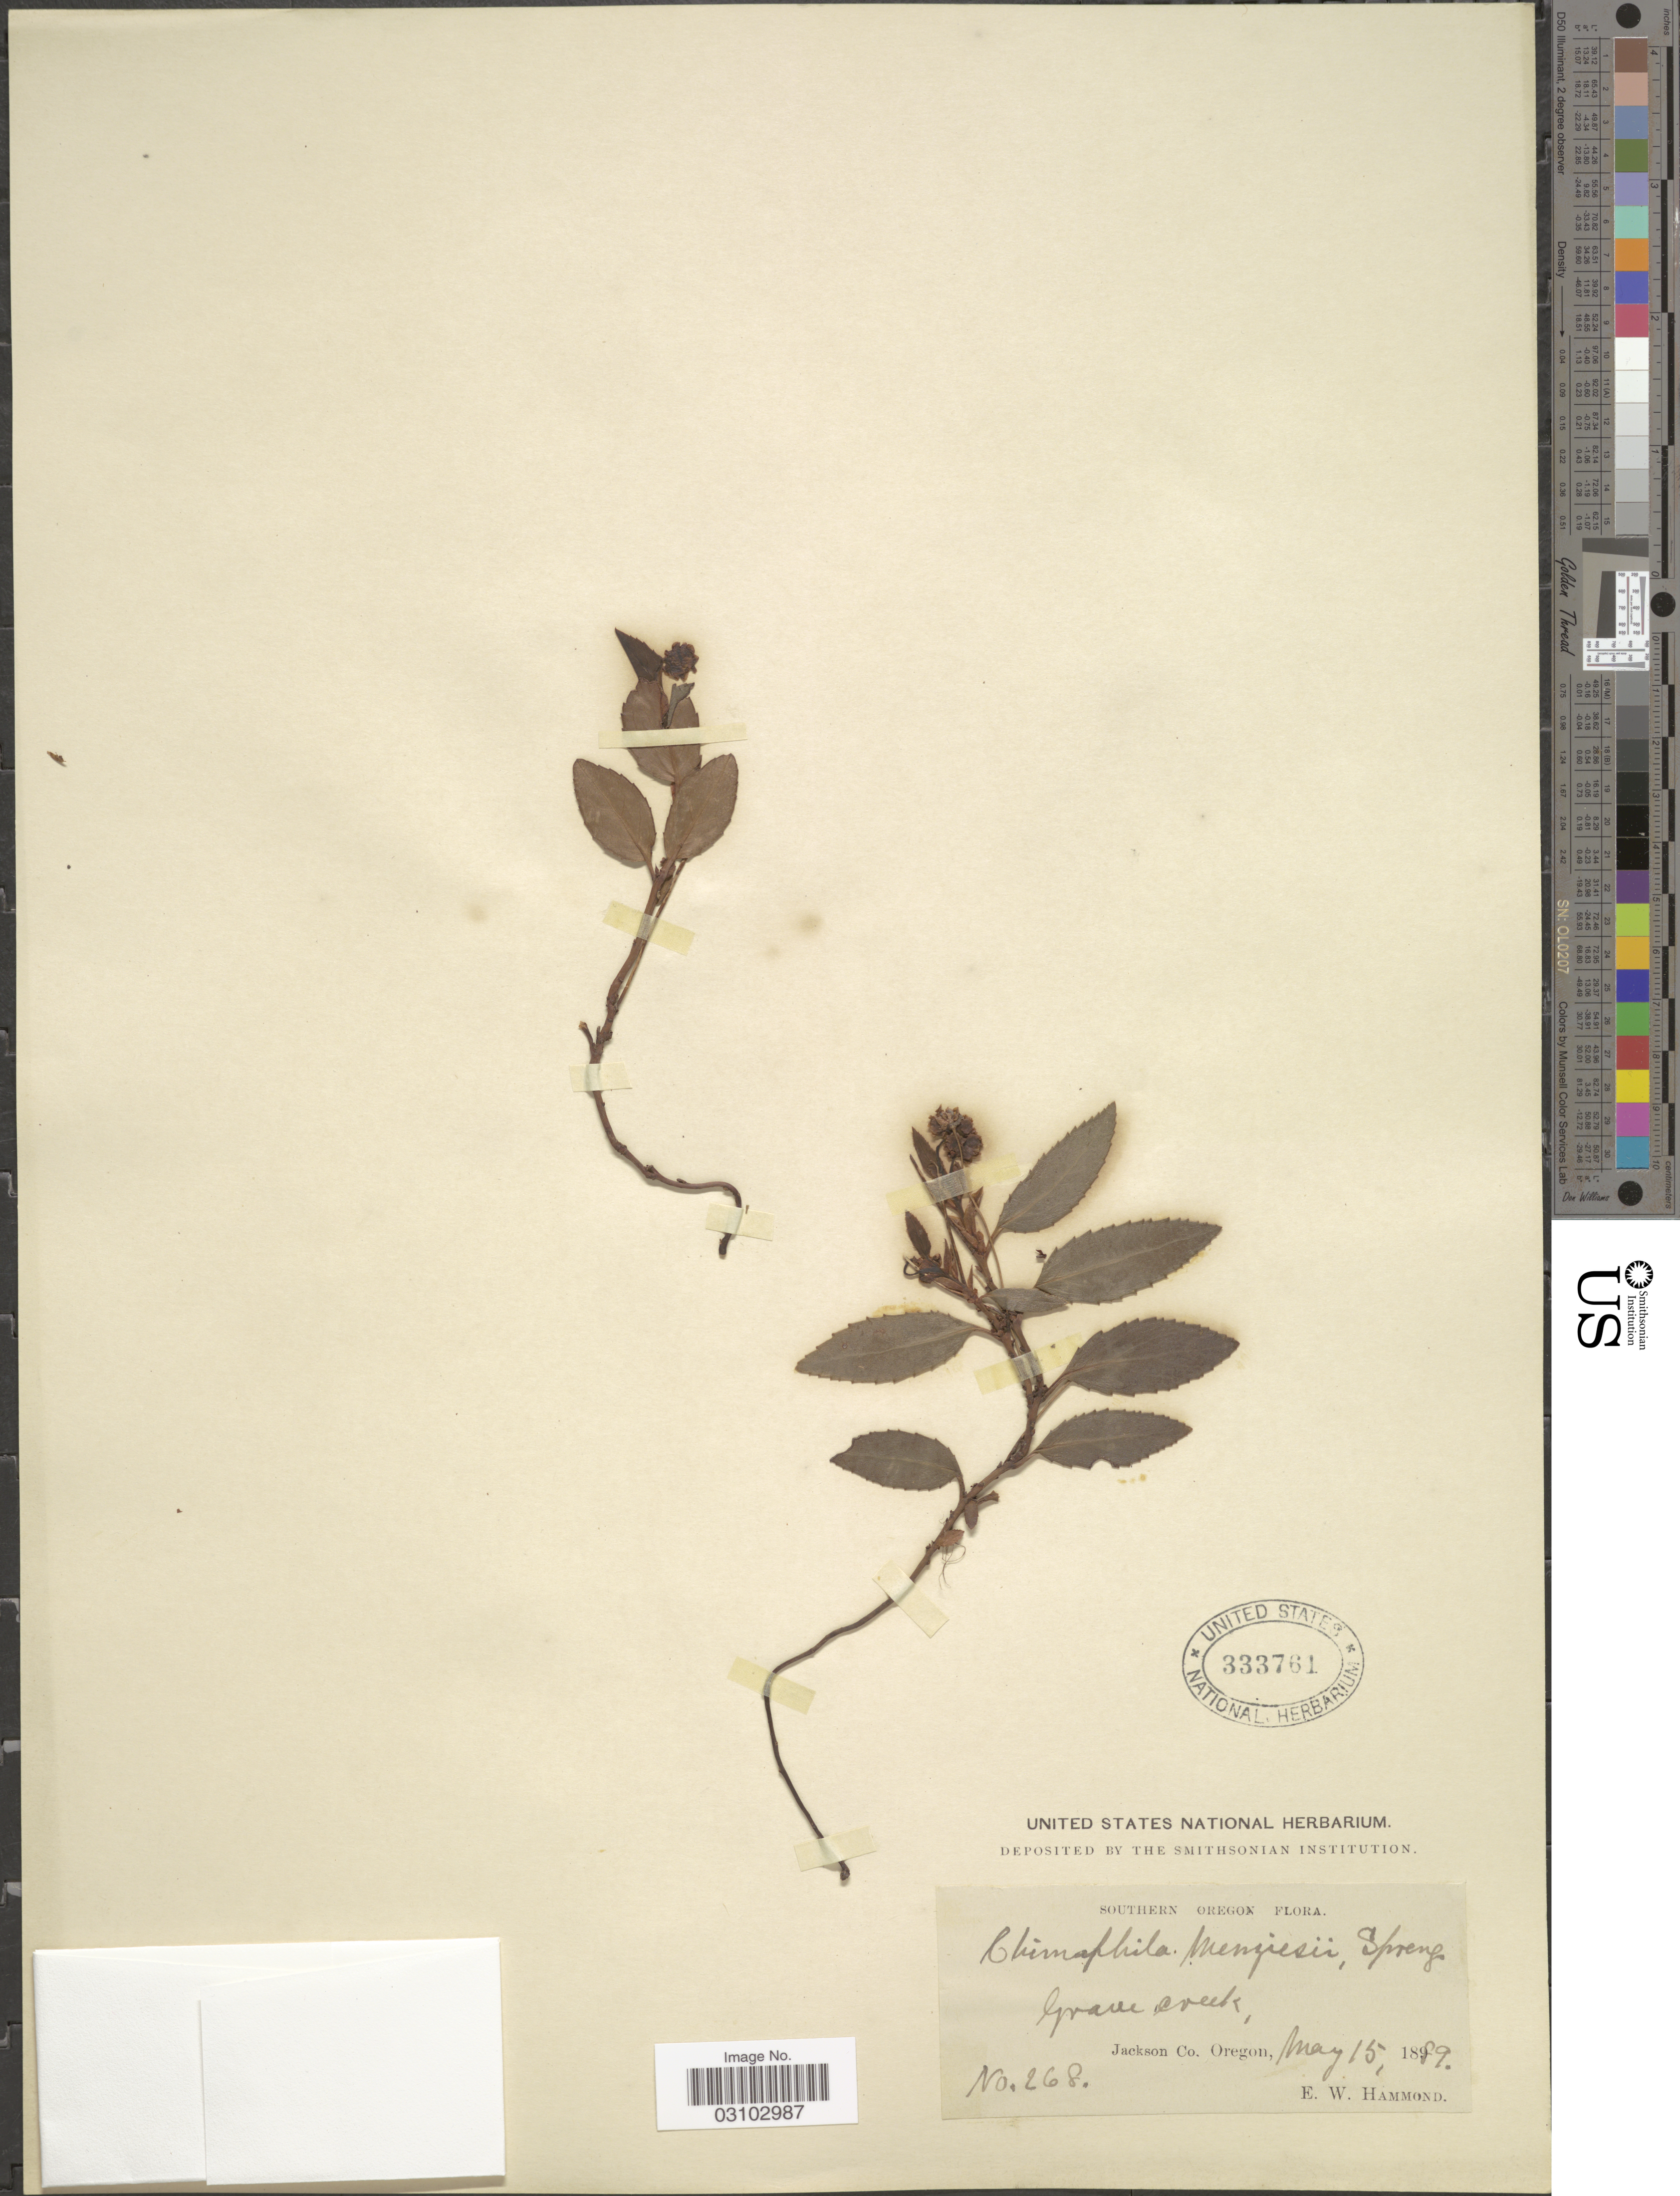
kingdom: Plantae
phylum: Tracheophyta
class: Magnoliopsida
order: Ericales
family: Ericaceae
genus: Chimaphila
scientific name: Chimaphila menziesii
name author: (R. Br. ex G. Don) Spreng.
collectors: E. Hammond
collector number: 268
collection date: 1889-05-15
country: United States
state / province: Oregon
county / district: Jackson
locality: Southern Oregon. Grave Creek. Jackson Co.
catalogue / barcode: US 333761